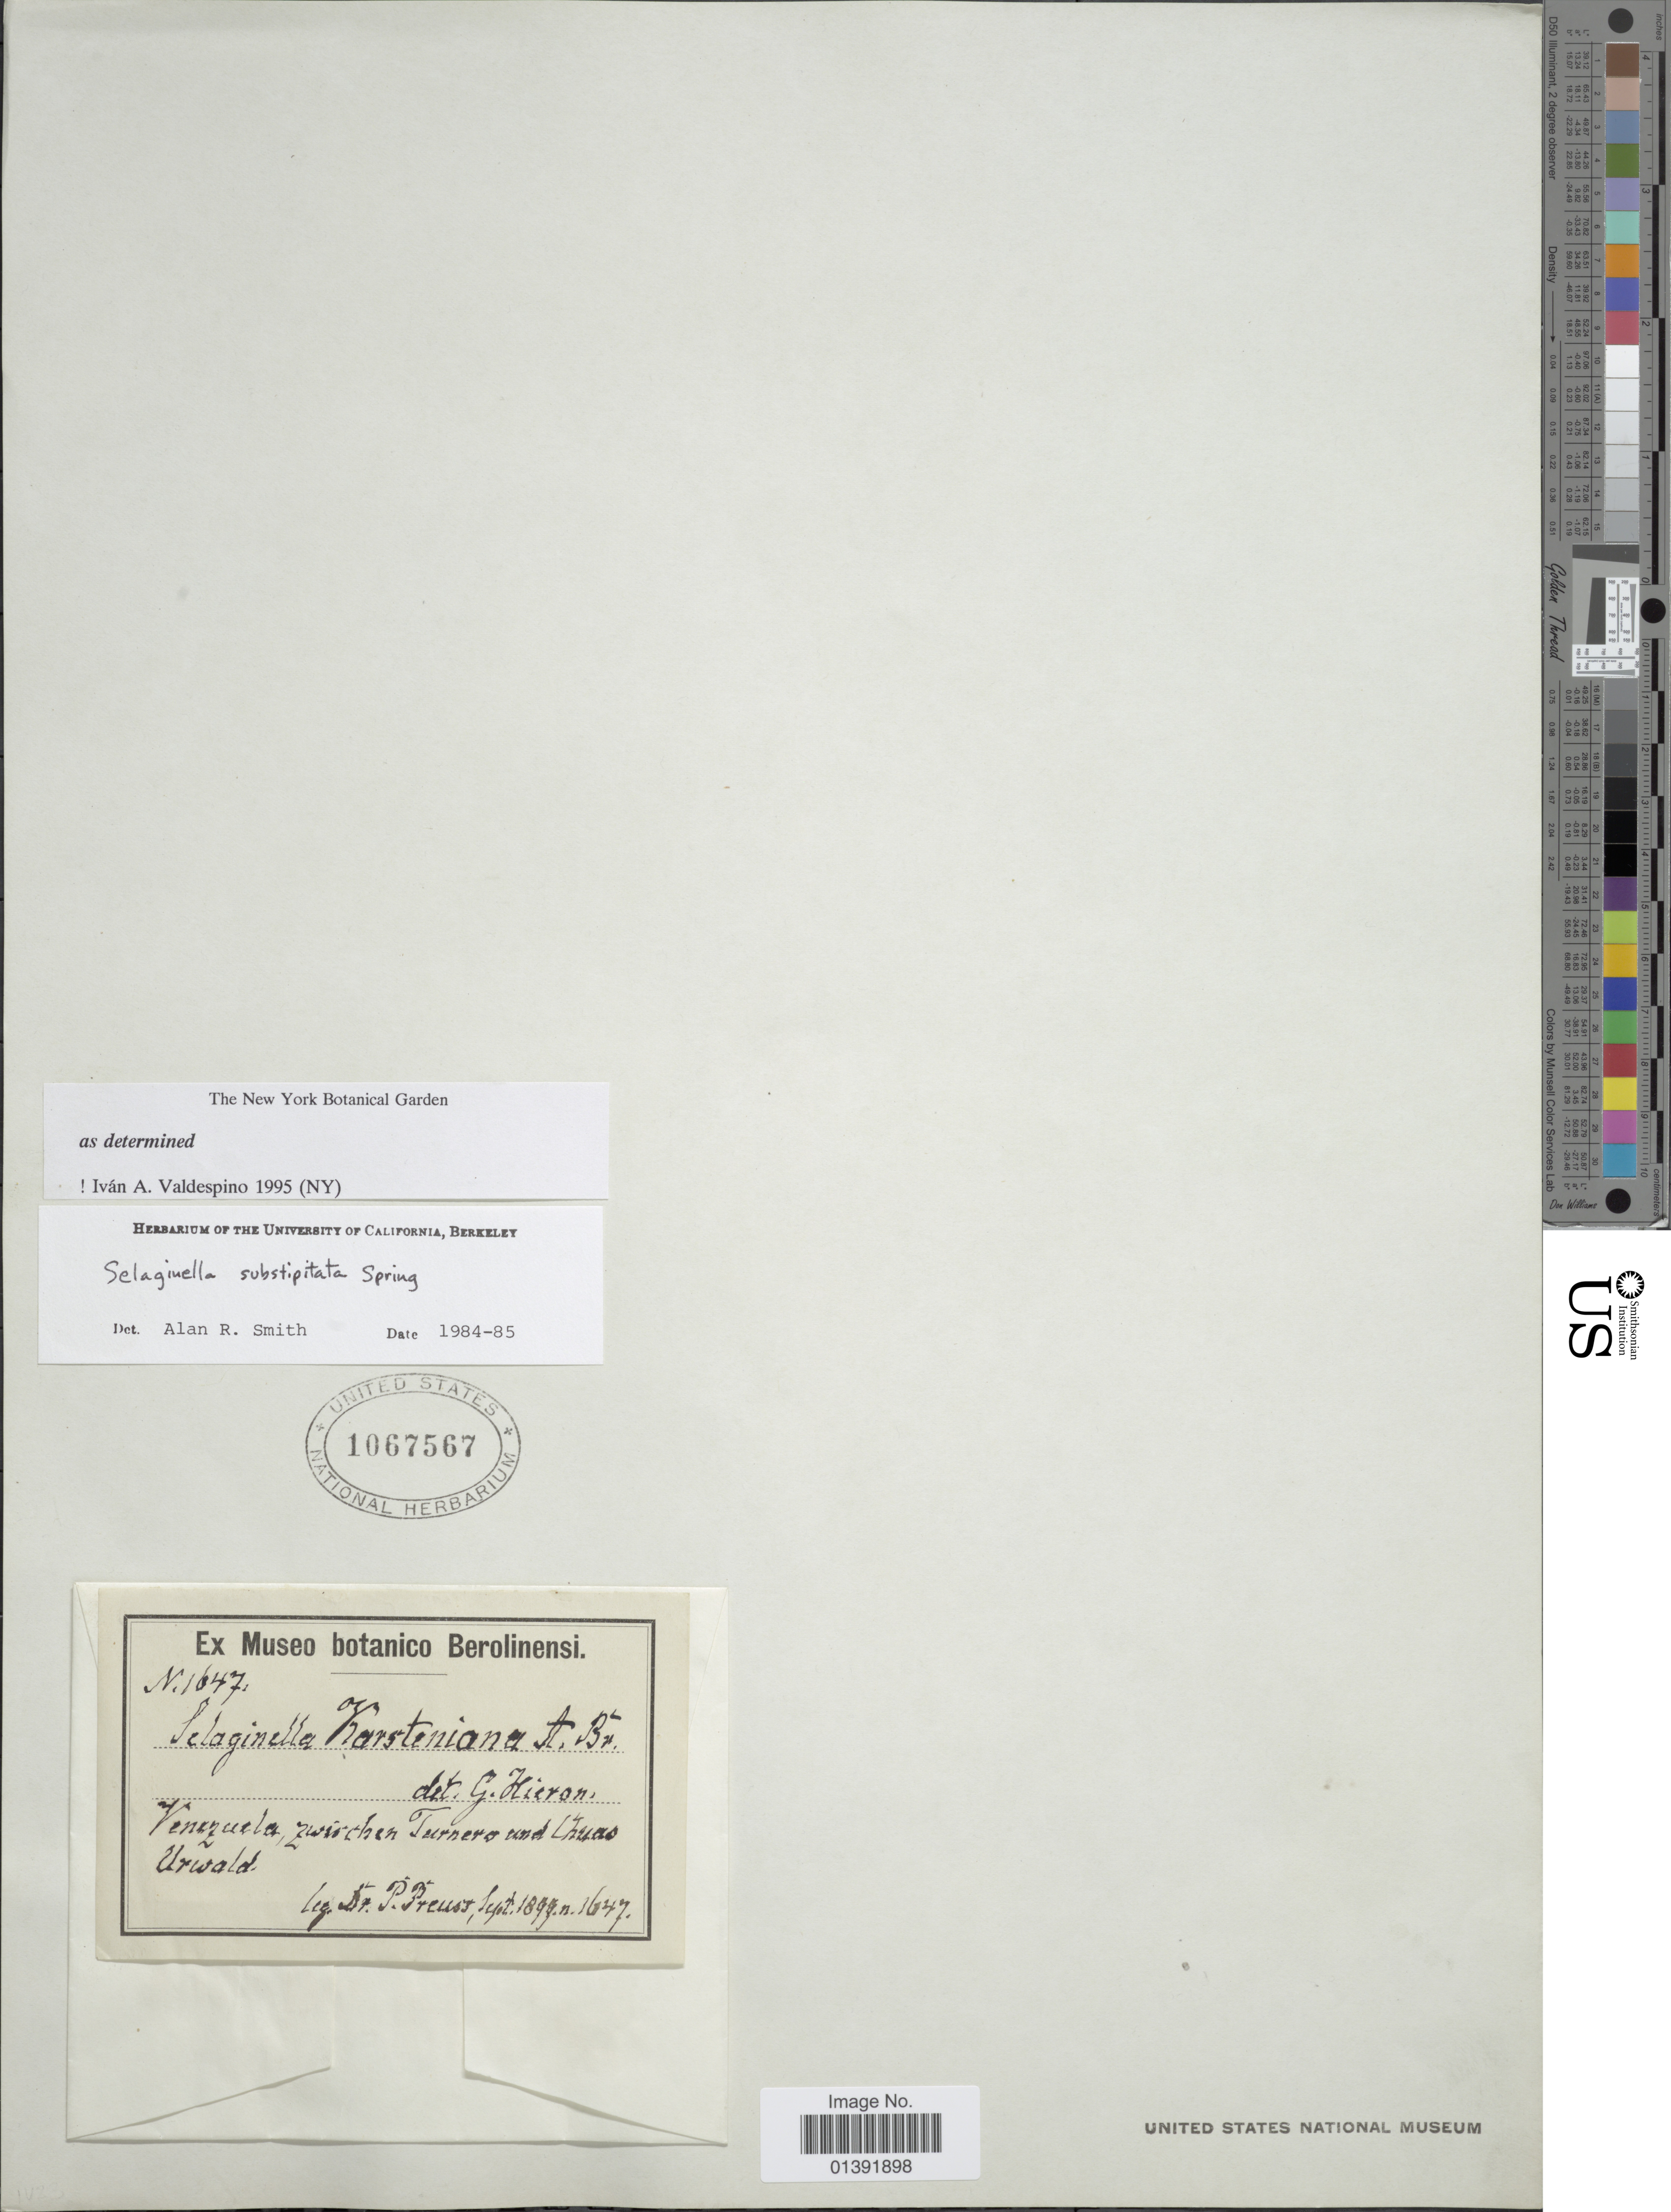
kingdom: Plantae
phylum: Tracheophyta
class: Lycopodiopsida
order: Selaginellales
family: Selaginellaceae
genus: Selaginella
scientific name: Selaginella substipitata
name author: Spring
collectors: P. Preuss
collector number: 1647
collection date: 1899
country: Venezuela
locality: Zwischen Turnero und Chuao Urwald.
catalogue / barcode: US 1067567